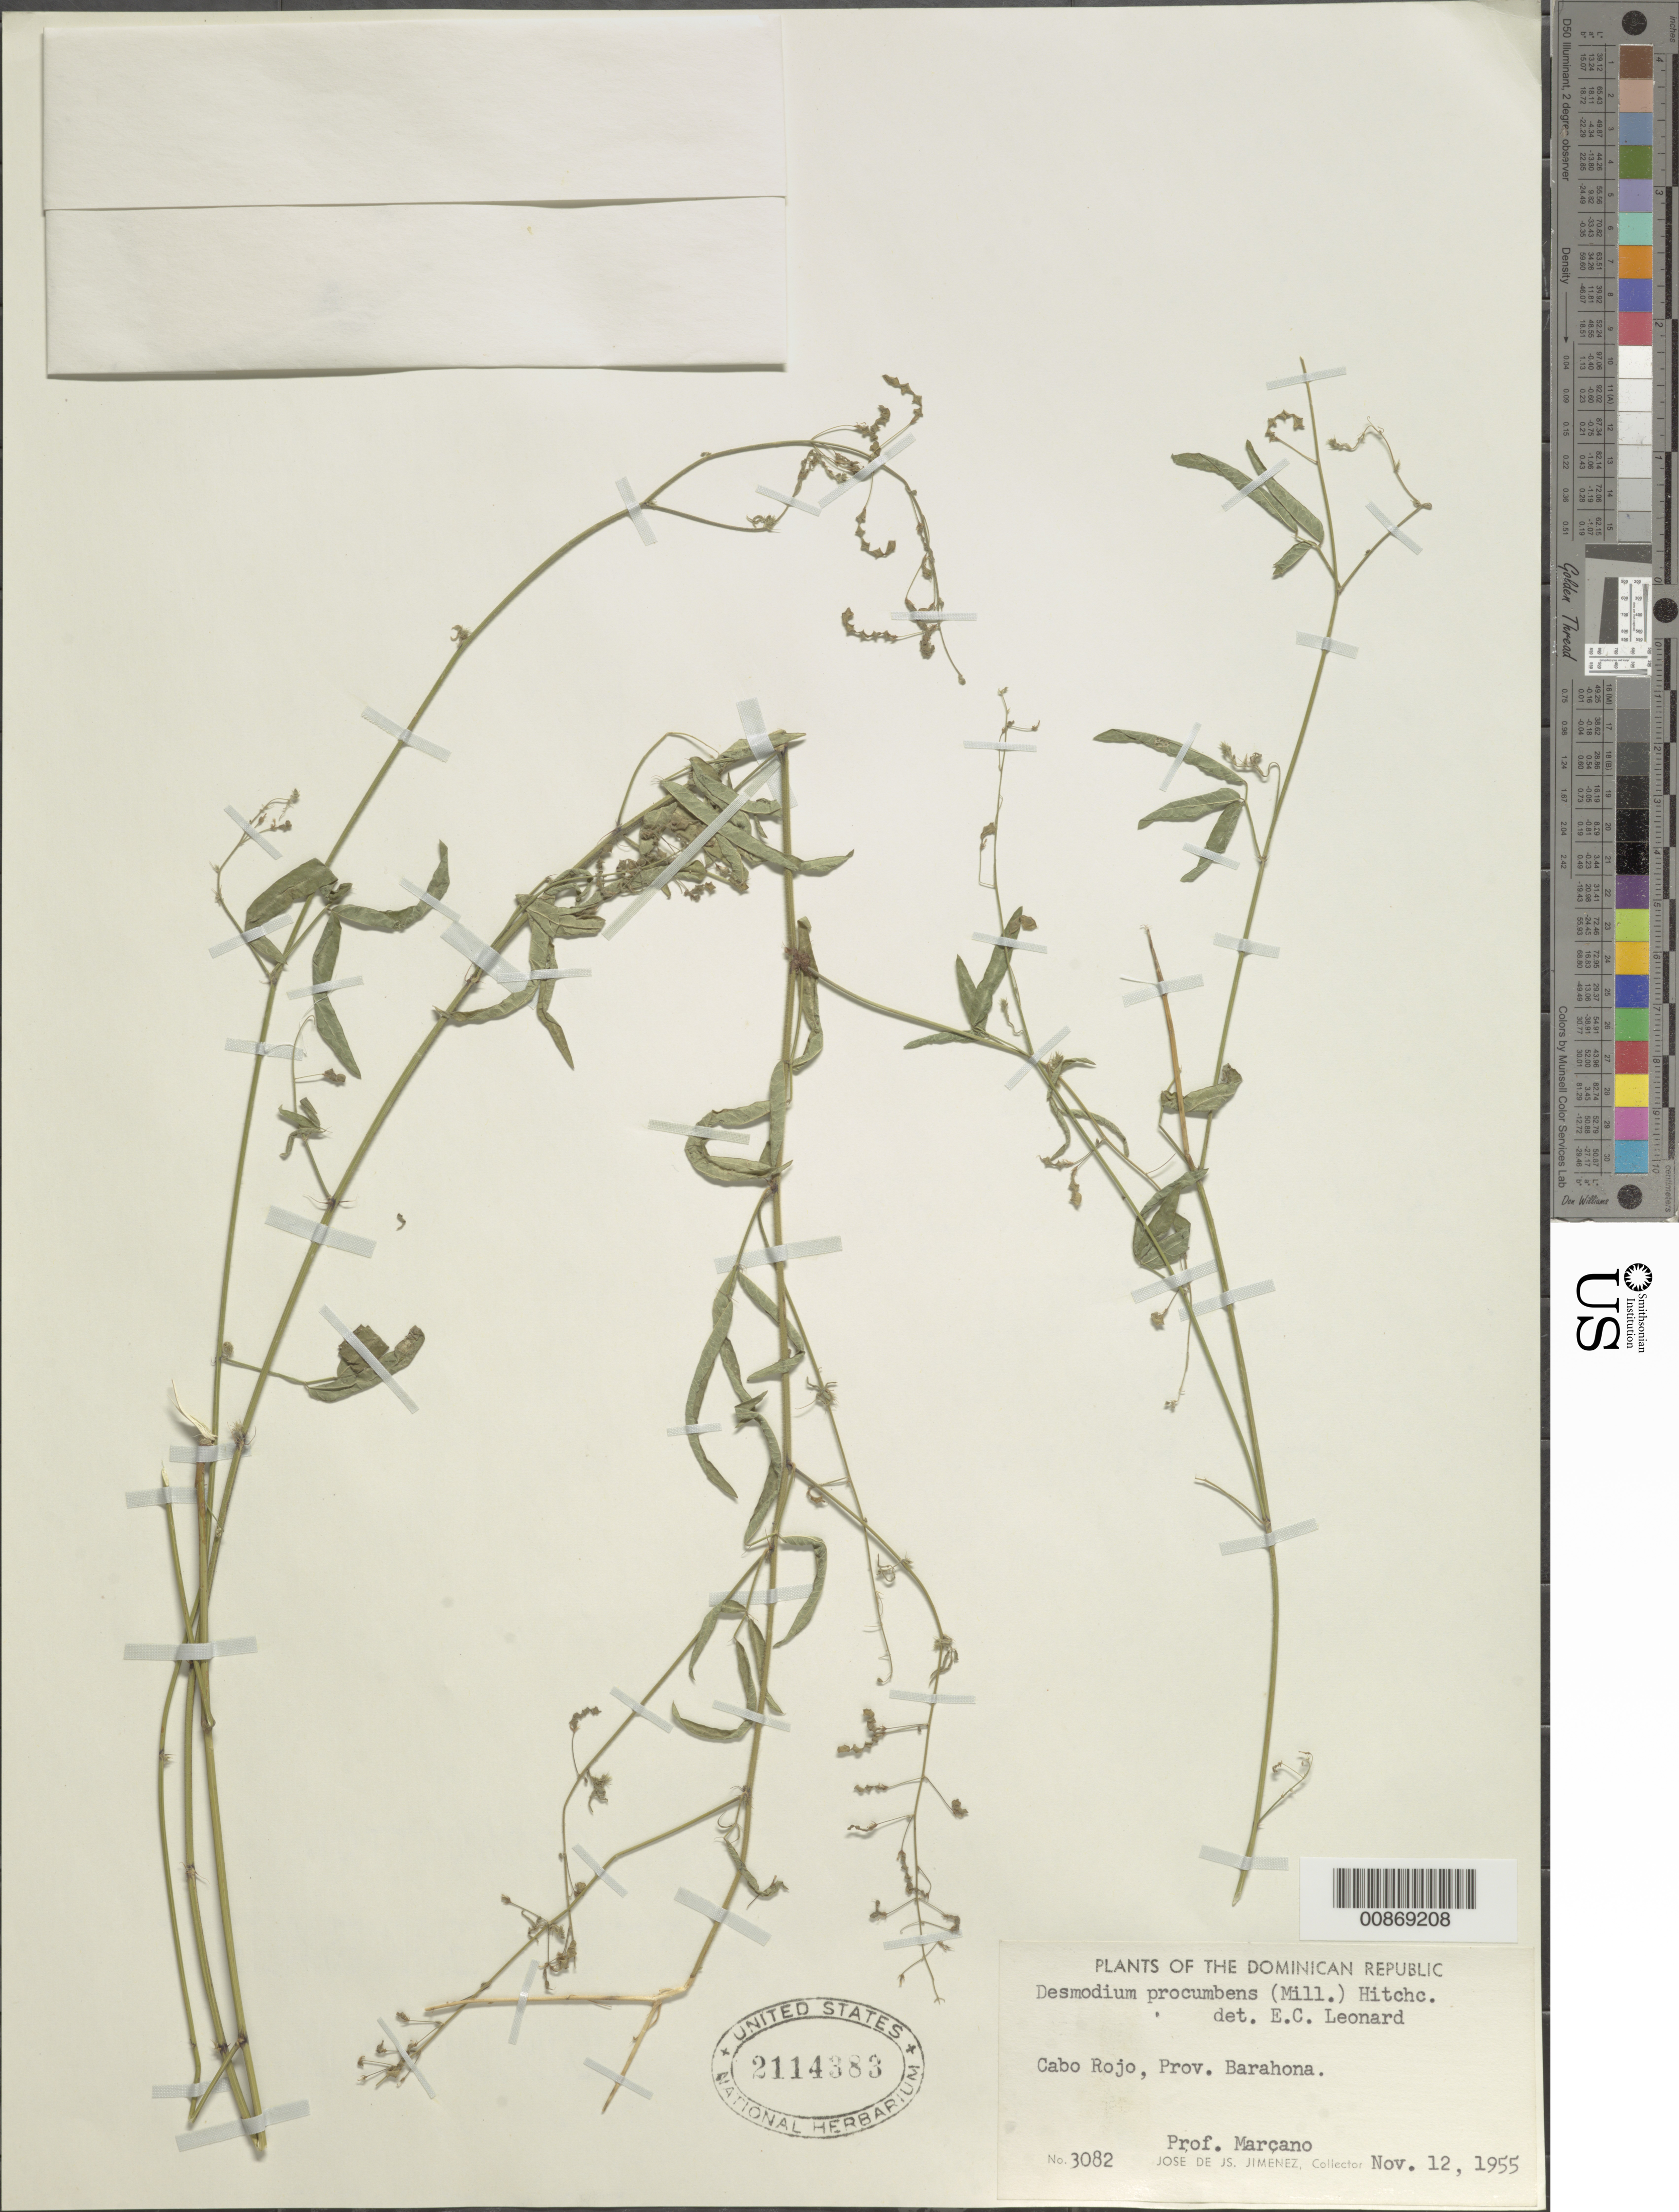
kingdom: Plantae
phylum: Tracheophyta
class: Magnoliopsida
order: Fabales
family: Fabaceae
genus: Desmodium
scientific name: Desmodium procumbens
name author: (Mill.) Hitchc.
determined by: Leonard, Emery C., (US)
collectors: J. J. Jiménez Almonte & E. J. Marcano F.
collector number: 3082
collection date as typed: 12 Nov 1955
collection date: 1955-11-12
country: Dominican Republic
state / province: Barahona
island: Hispaniola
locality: Cabo Rojo.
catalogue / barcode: US 2114383